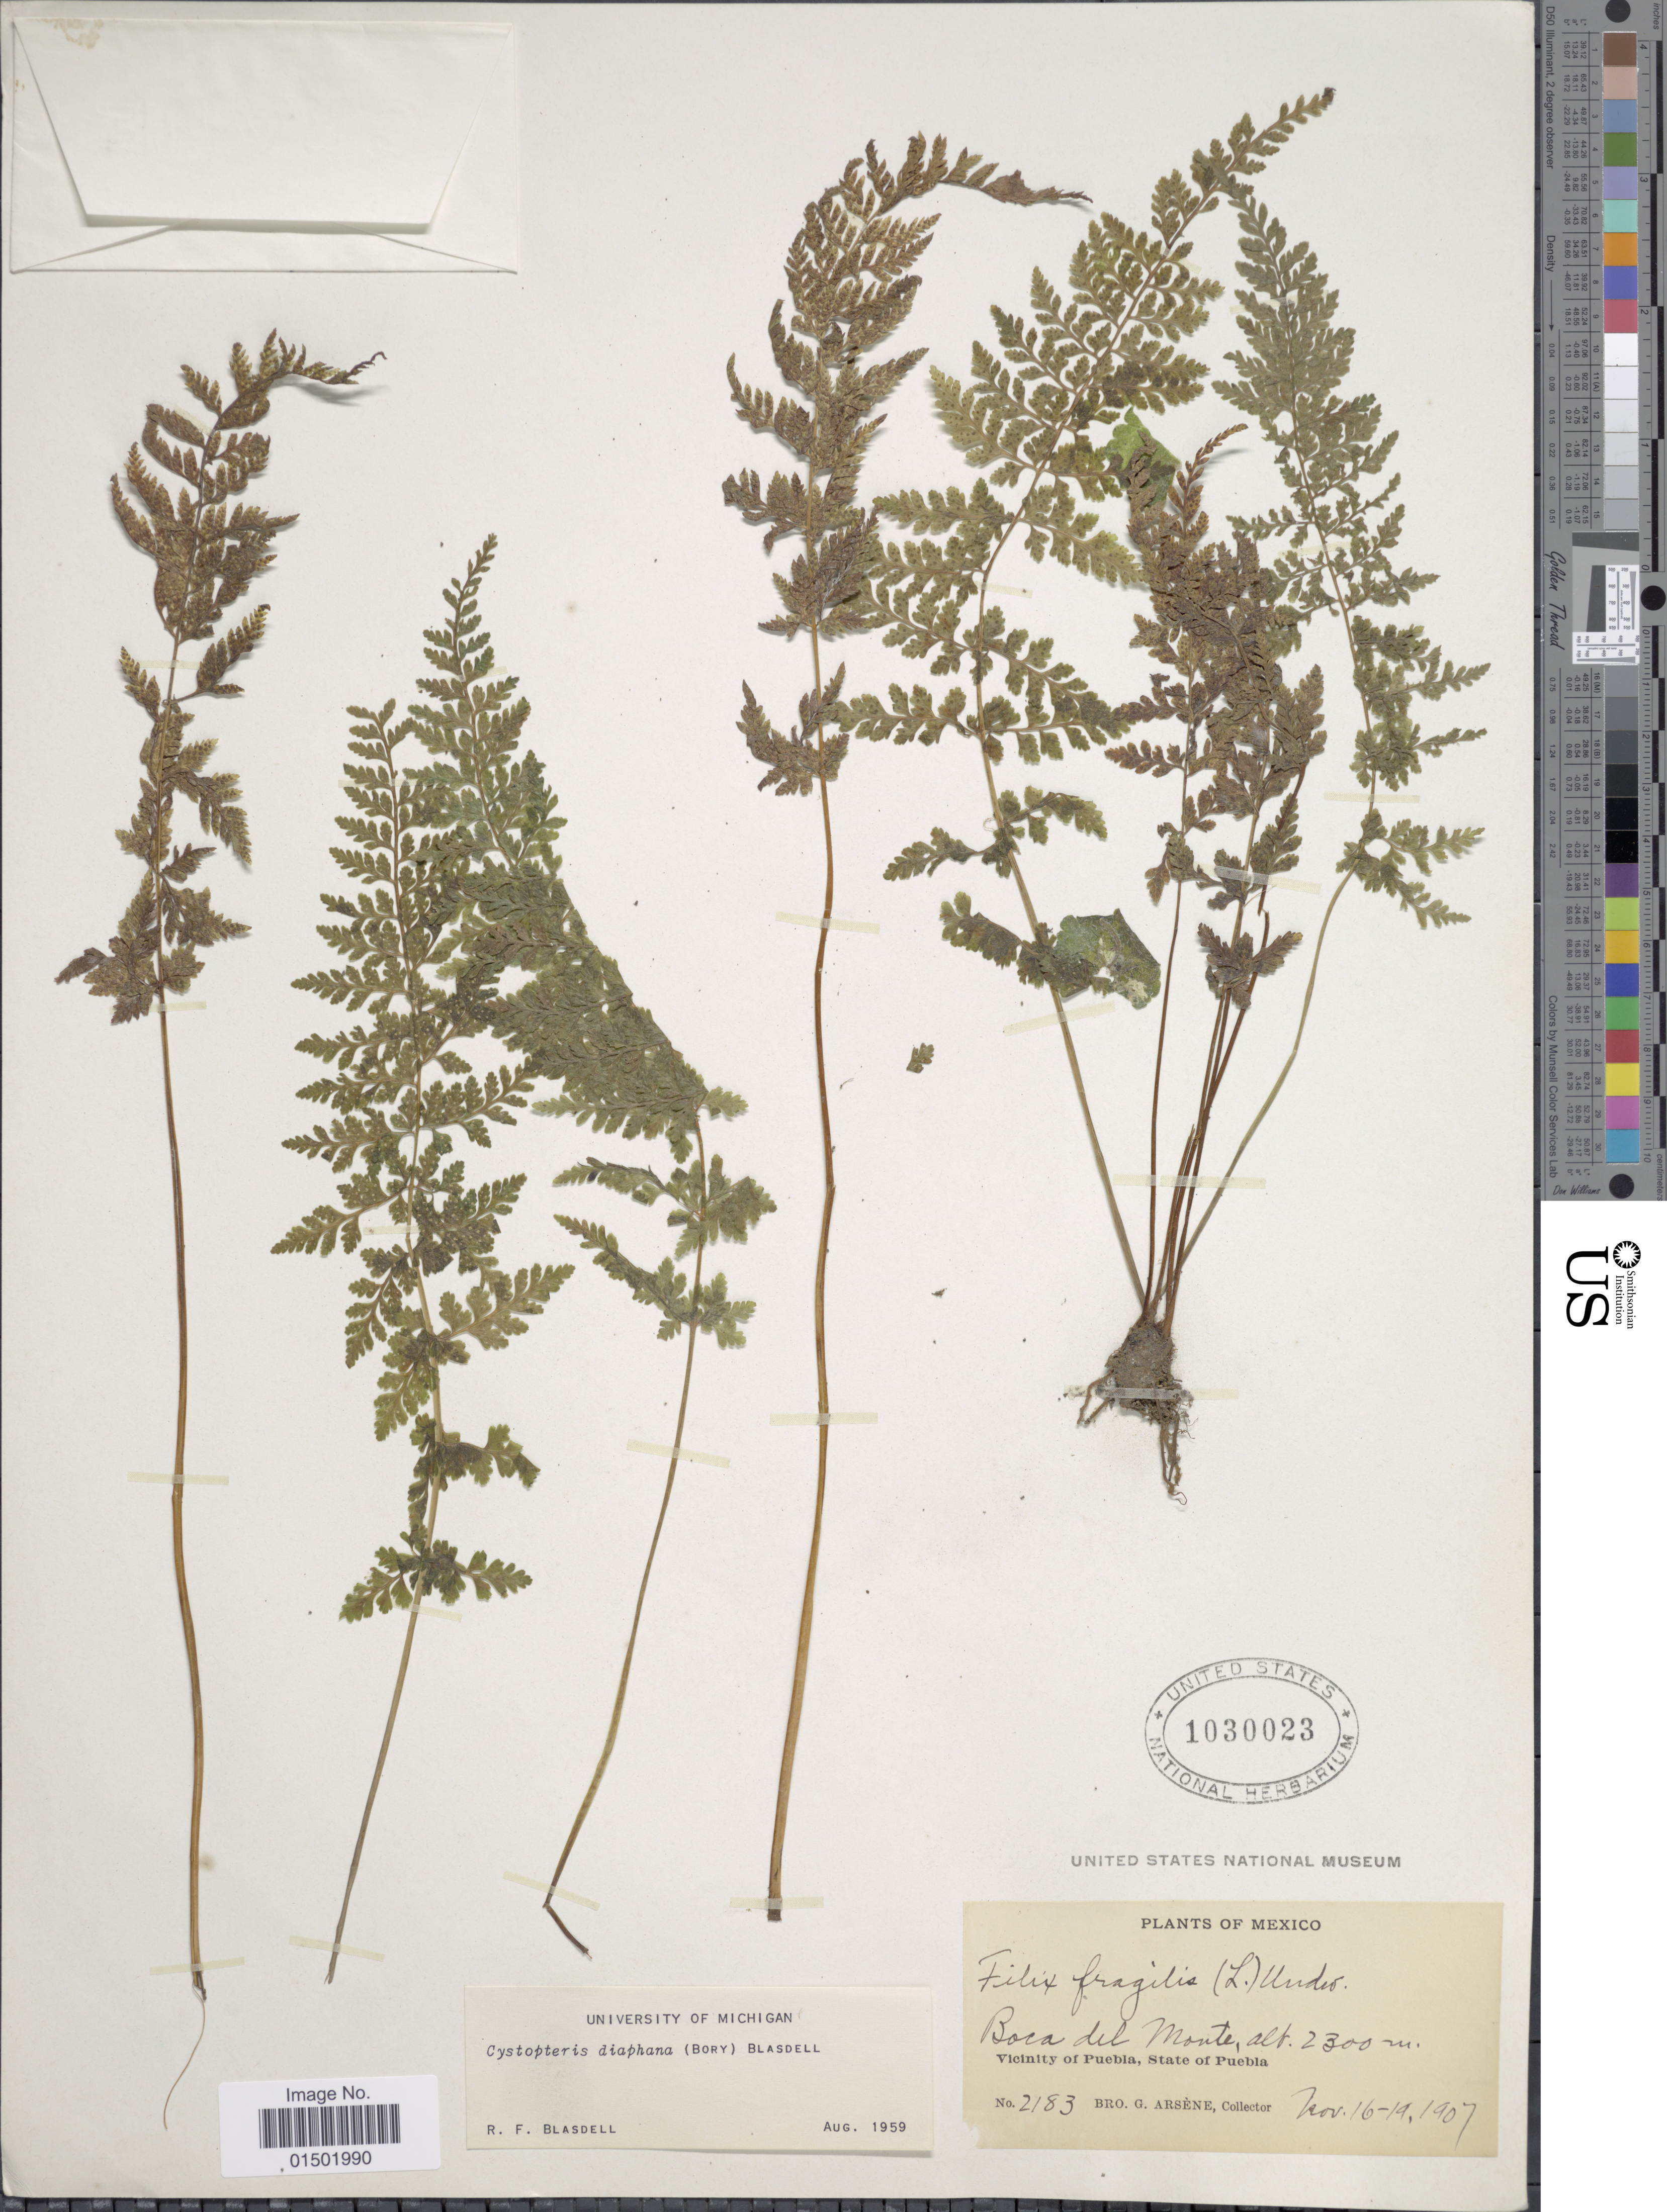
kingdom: Plantae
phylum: Tracheophyta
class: Polypodiopsida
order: Polypodiales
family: Cystopteridaceae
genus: Cystopteris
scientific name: Cystopteris diaphana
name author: (Bory) Blasdell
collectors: Bro. G. Arsène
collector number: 2183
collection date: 1907-11-16/1907-11-19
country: Mexico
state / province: Puebla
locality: Boca del Monte. Vicinity of Puebla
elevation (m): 2300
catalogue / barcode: US 1030023